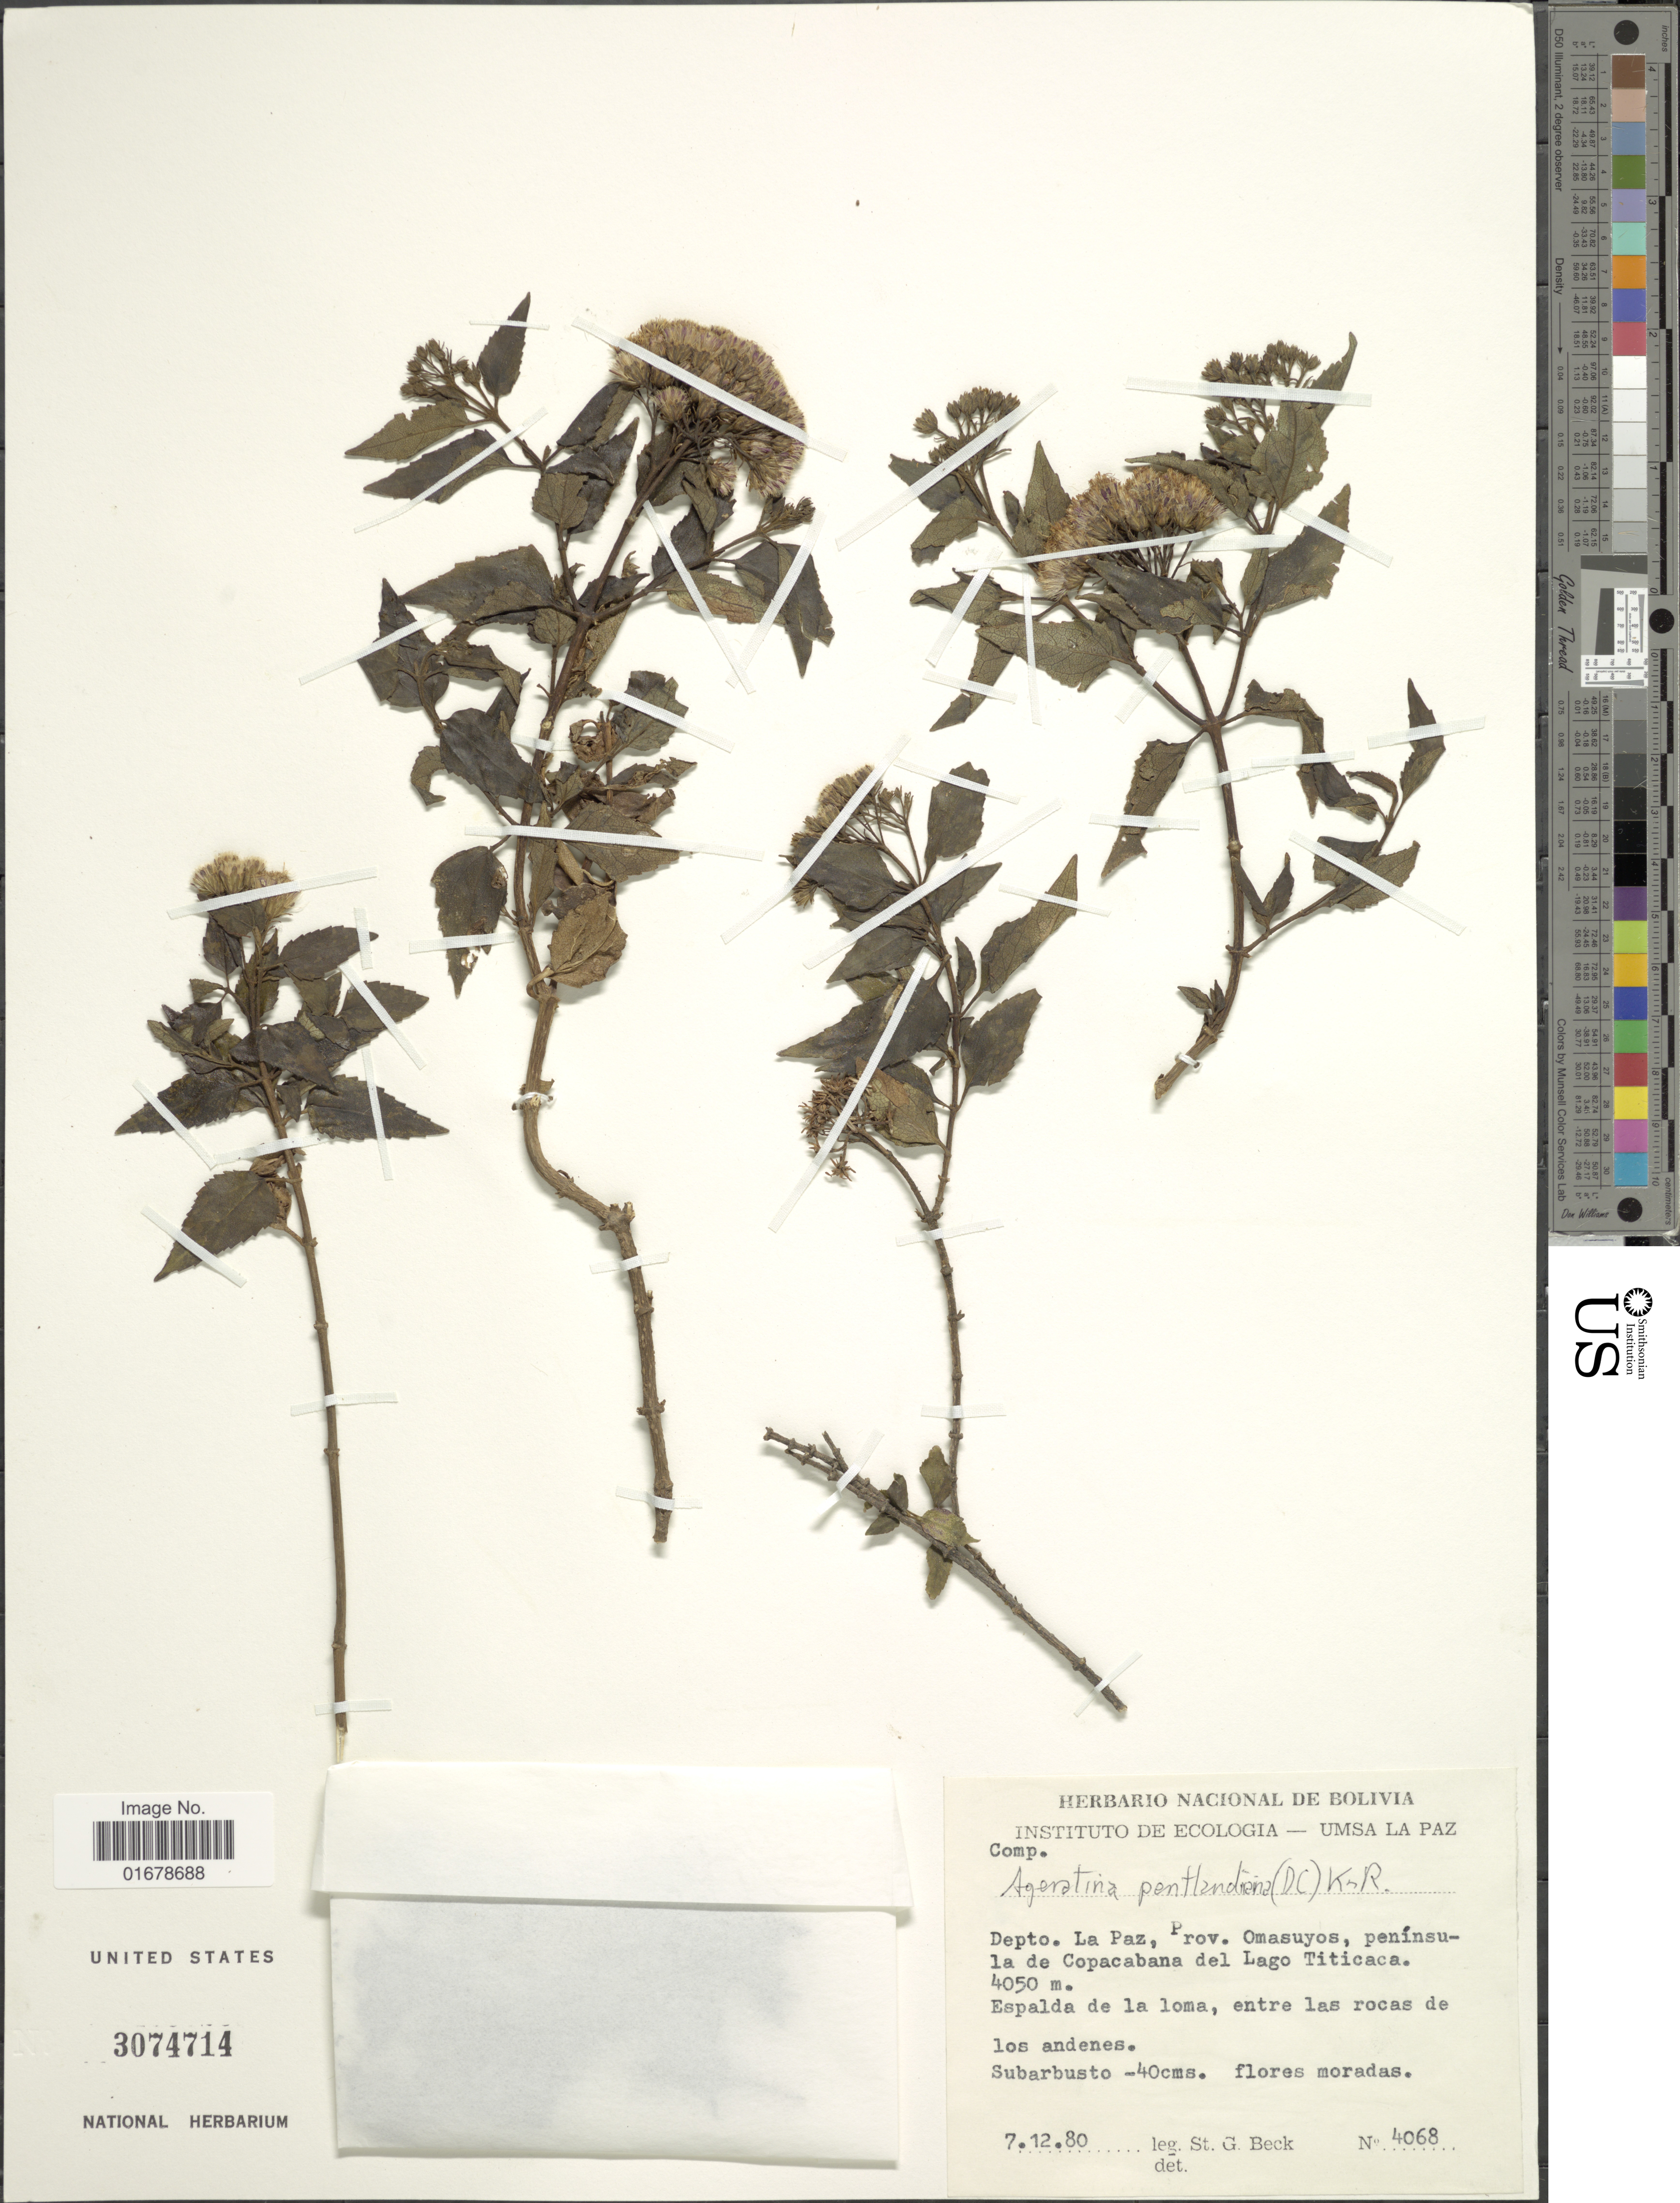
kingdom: Plantae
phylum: Tracheophyta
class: Magnoliopsida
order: Asterales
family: Asteraceae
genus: Ageratina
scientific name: Ageratina pentlandiana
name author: (DC.) R.M. King & H. Rob.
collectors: S. G. Beck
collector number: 4068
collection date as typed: Transcribed d/m/y: 7/12/80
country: Bolivia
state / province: La Paz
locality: Depto. La Paz, Prov. Omusuyos,peninsula de Copacabana del Lago Titicaca, Espalda de la loma, entre las rocas de los andenes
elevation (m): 4050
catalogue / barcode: US 3074714